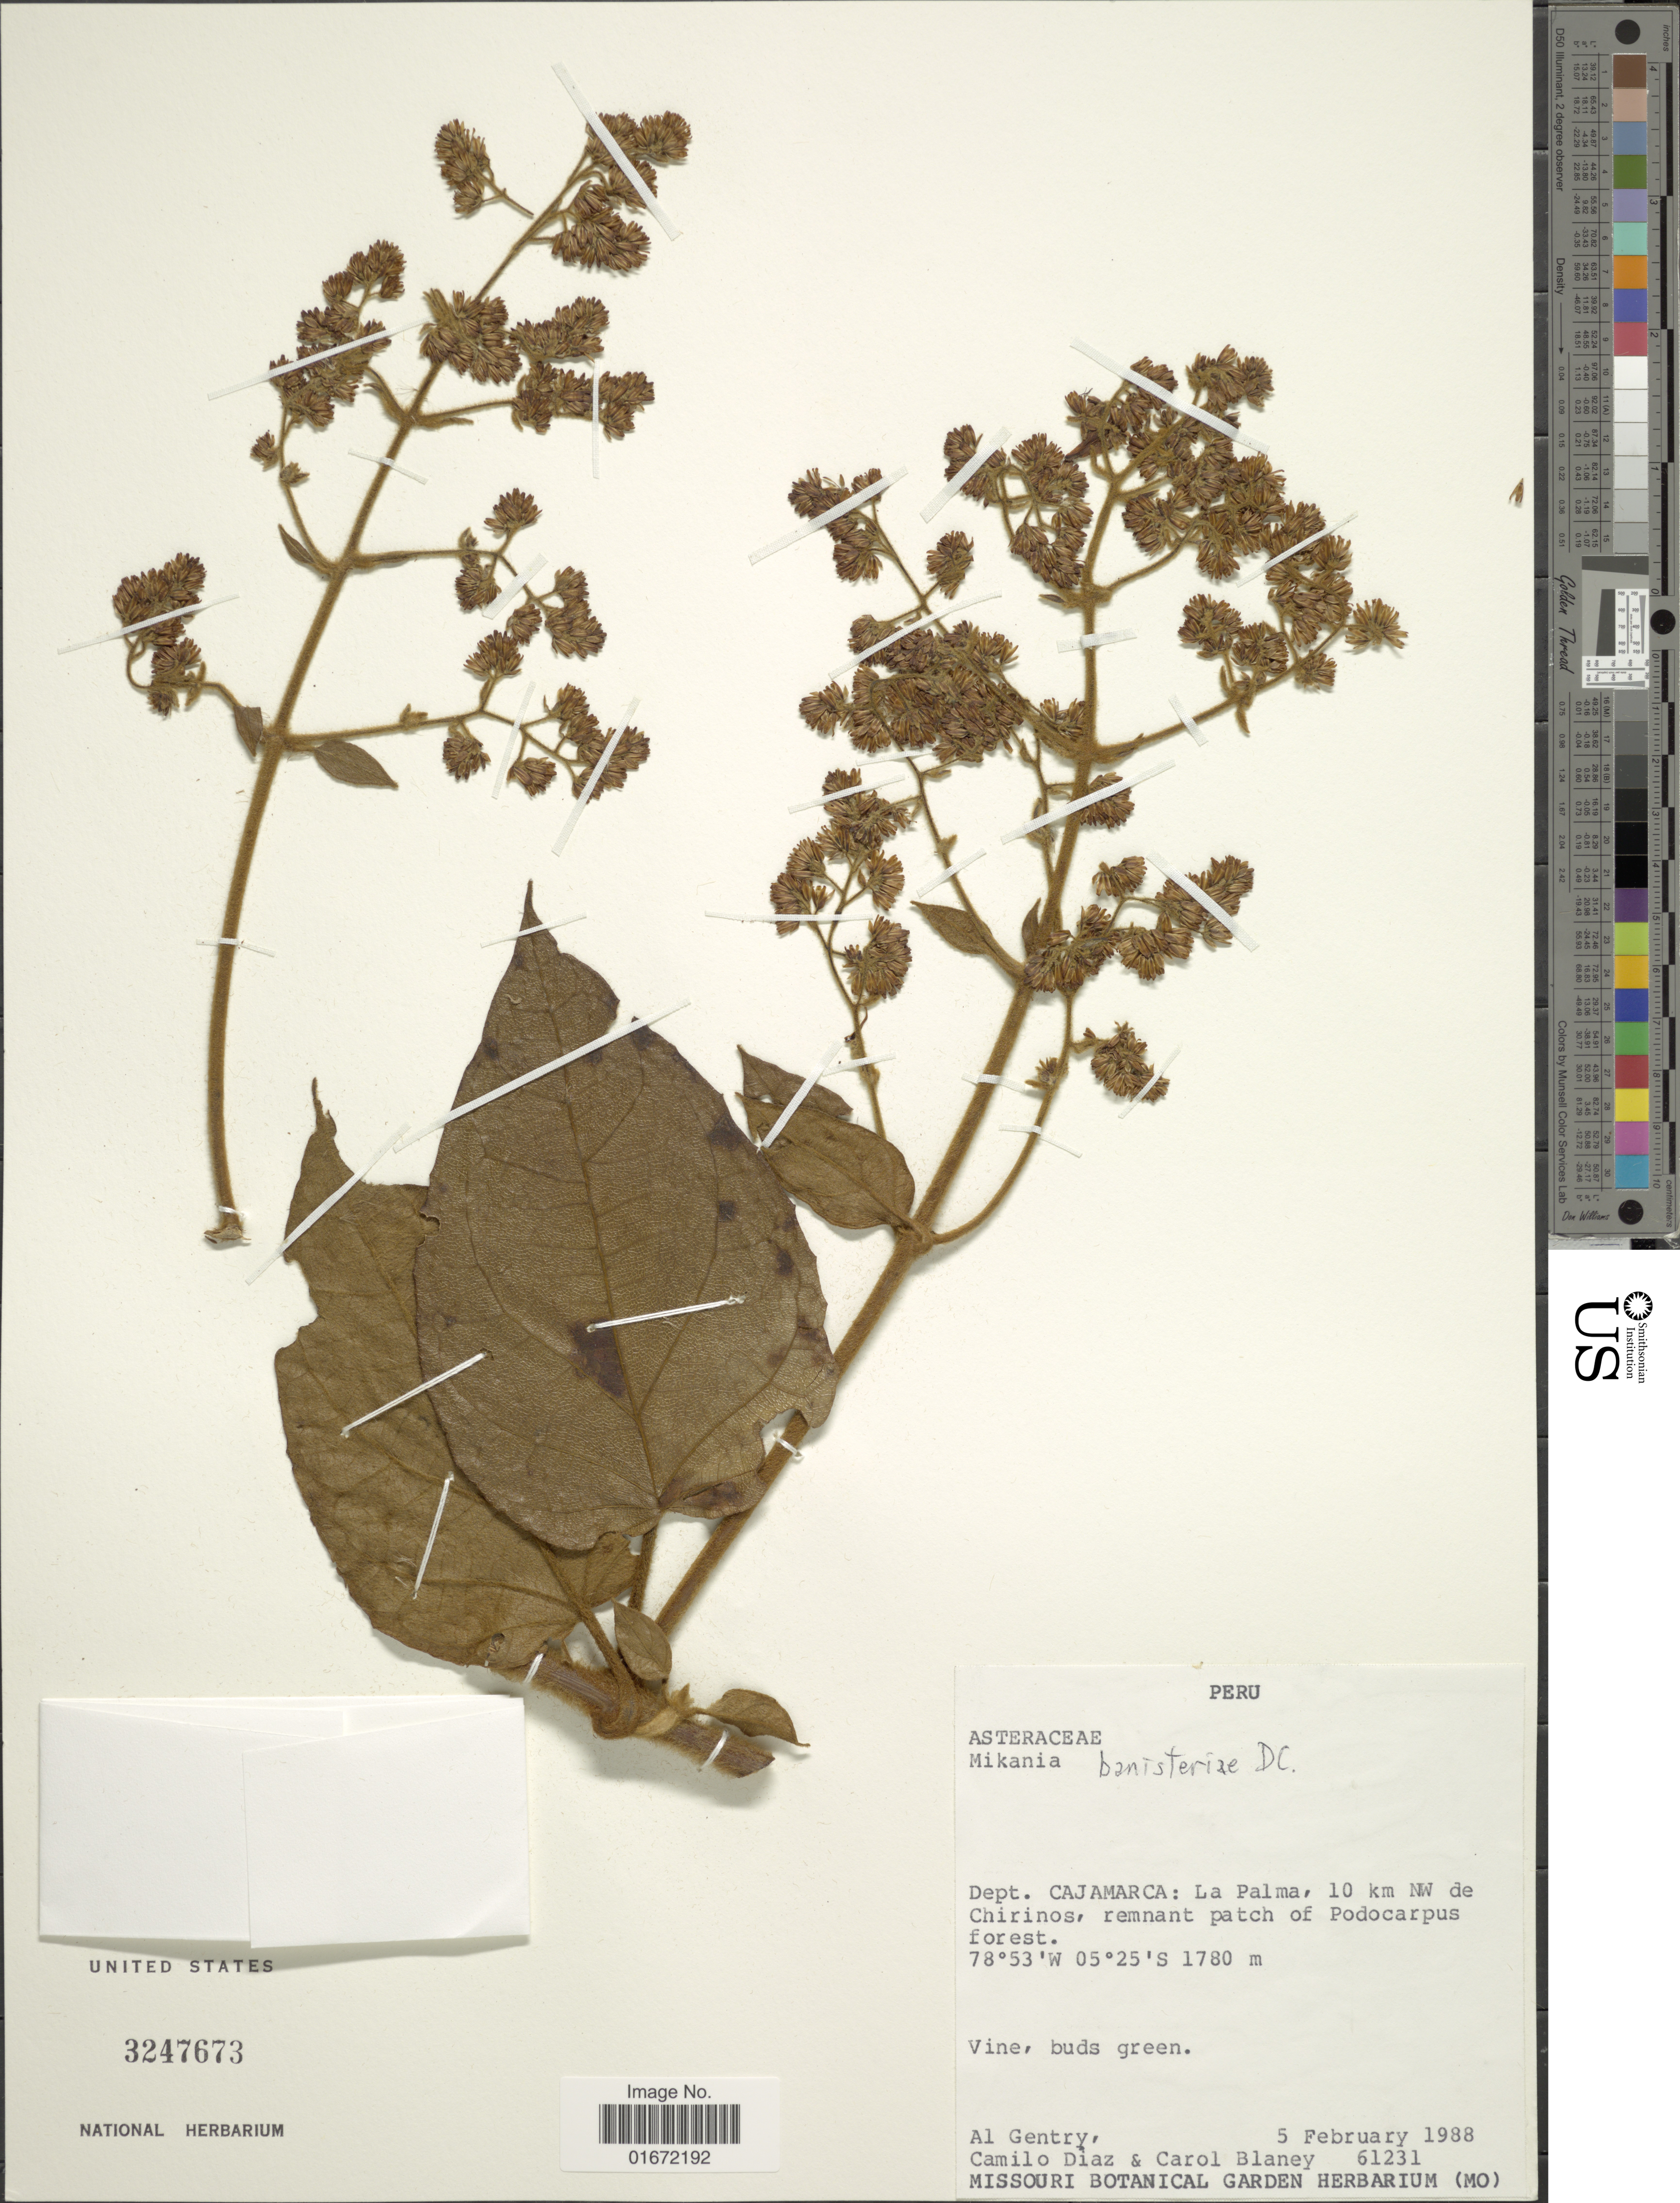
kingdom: Plantae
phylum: Tracheophyta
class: Magnoliopsida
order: Asterales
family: Asteraceae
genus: Mikania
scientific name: Mikania banisteriae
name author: DC.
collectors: A. H. Gentry, C. Díaz & C. Blaney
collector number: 61231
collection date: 1988-02-05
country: Peru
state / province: Cajamarca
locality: Dept. Cajamarca: La Palma, 10 km NW de Chirinos, remnant patch of Podocarpus forest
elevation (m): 1780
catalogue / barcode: US 3247673